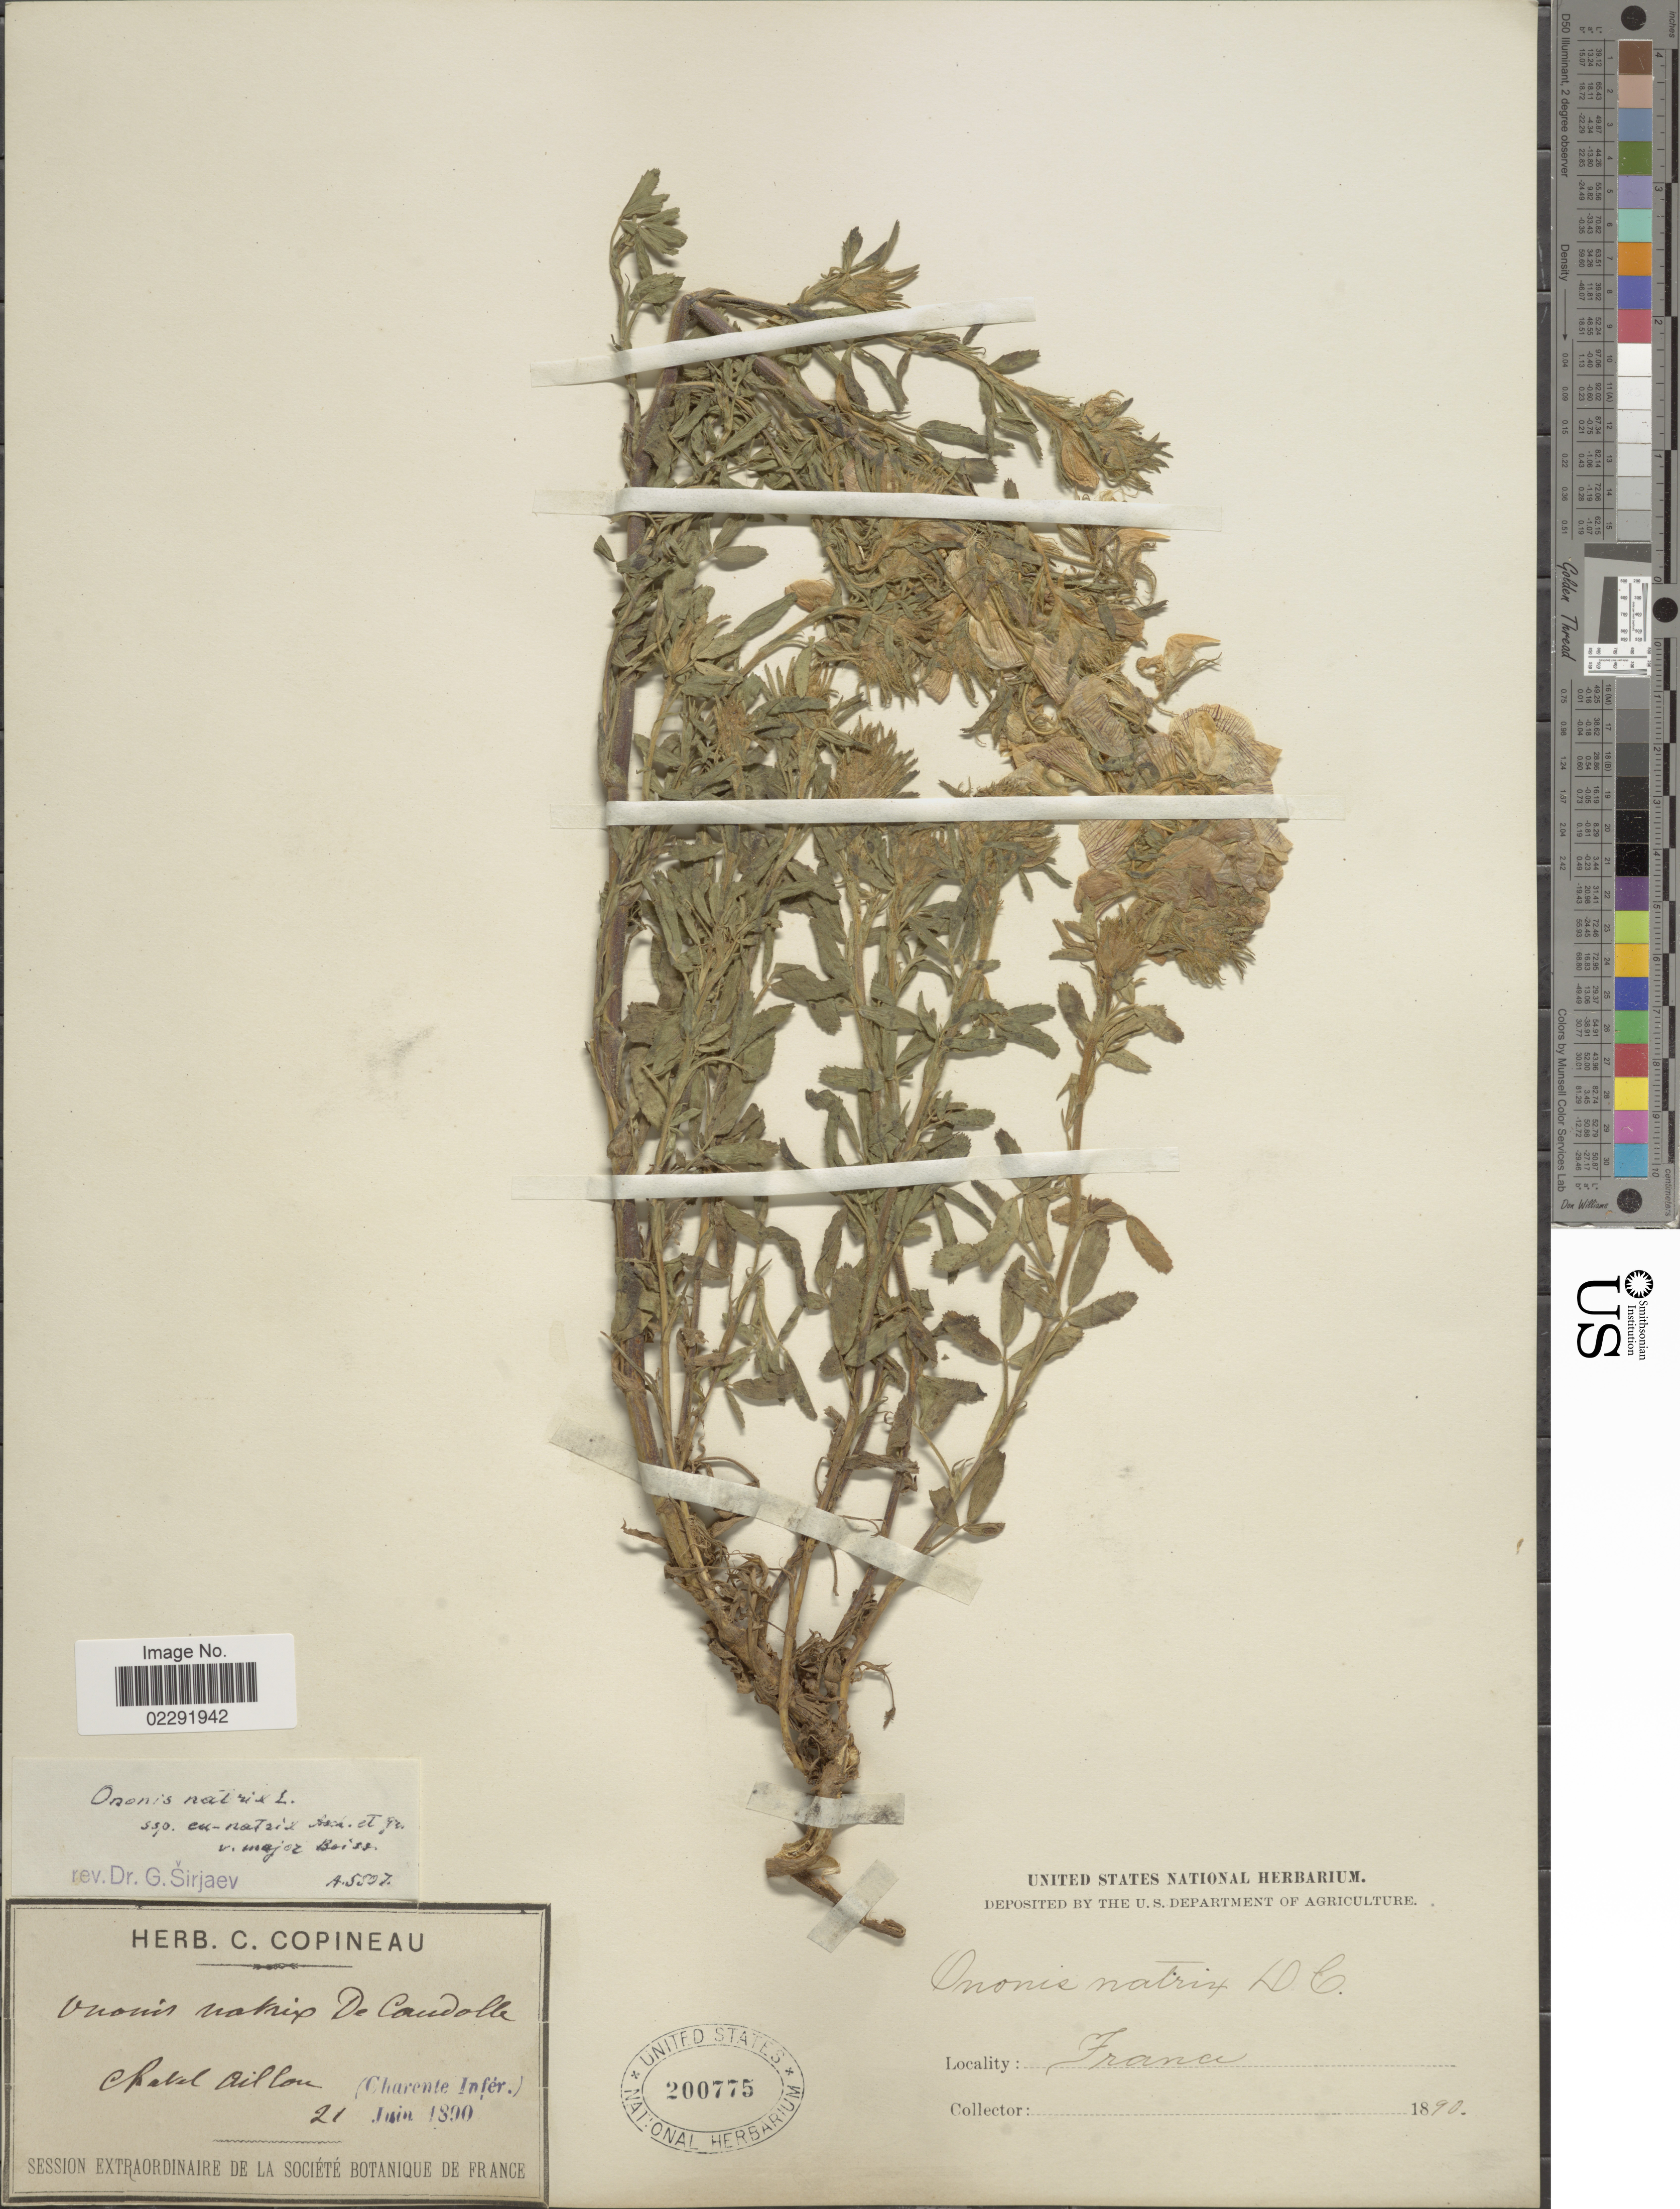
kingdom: Plantae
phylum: Tracheophyta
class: Magnoliopsida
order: Fabales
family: Fabaceae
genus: Ononis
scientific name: Ononis natrix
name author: L.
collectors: ex herb. C. Copineau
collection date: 1890-06-21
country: France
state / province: Nouvelle-Aquitaine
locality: Chatel Aillon (Charente Infér.)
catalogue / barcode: US 200775